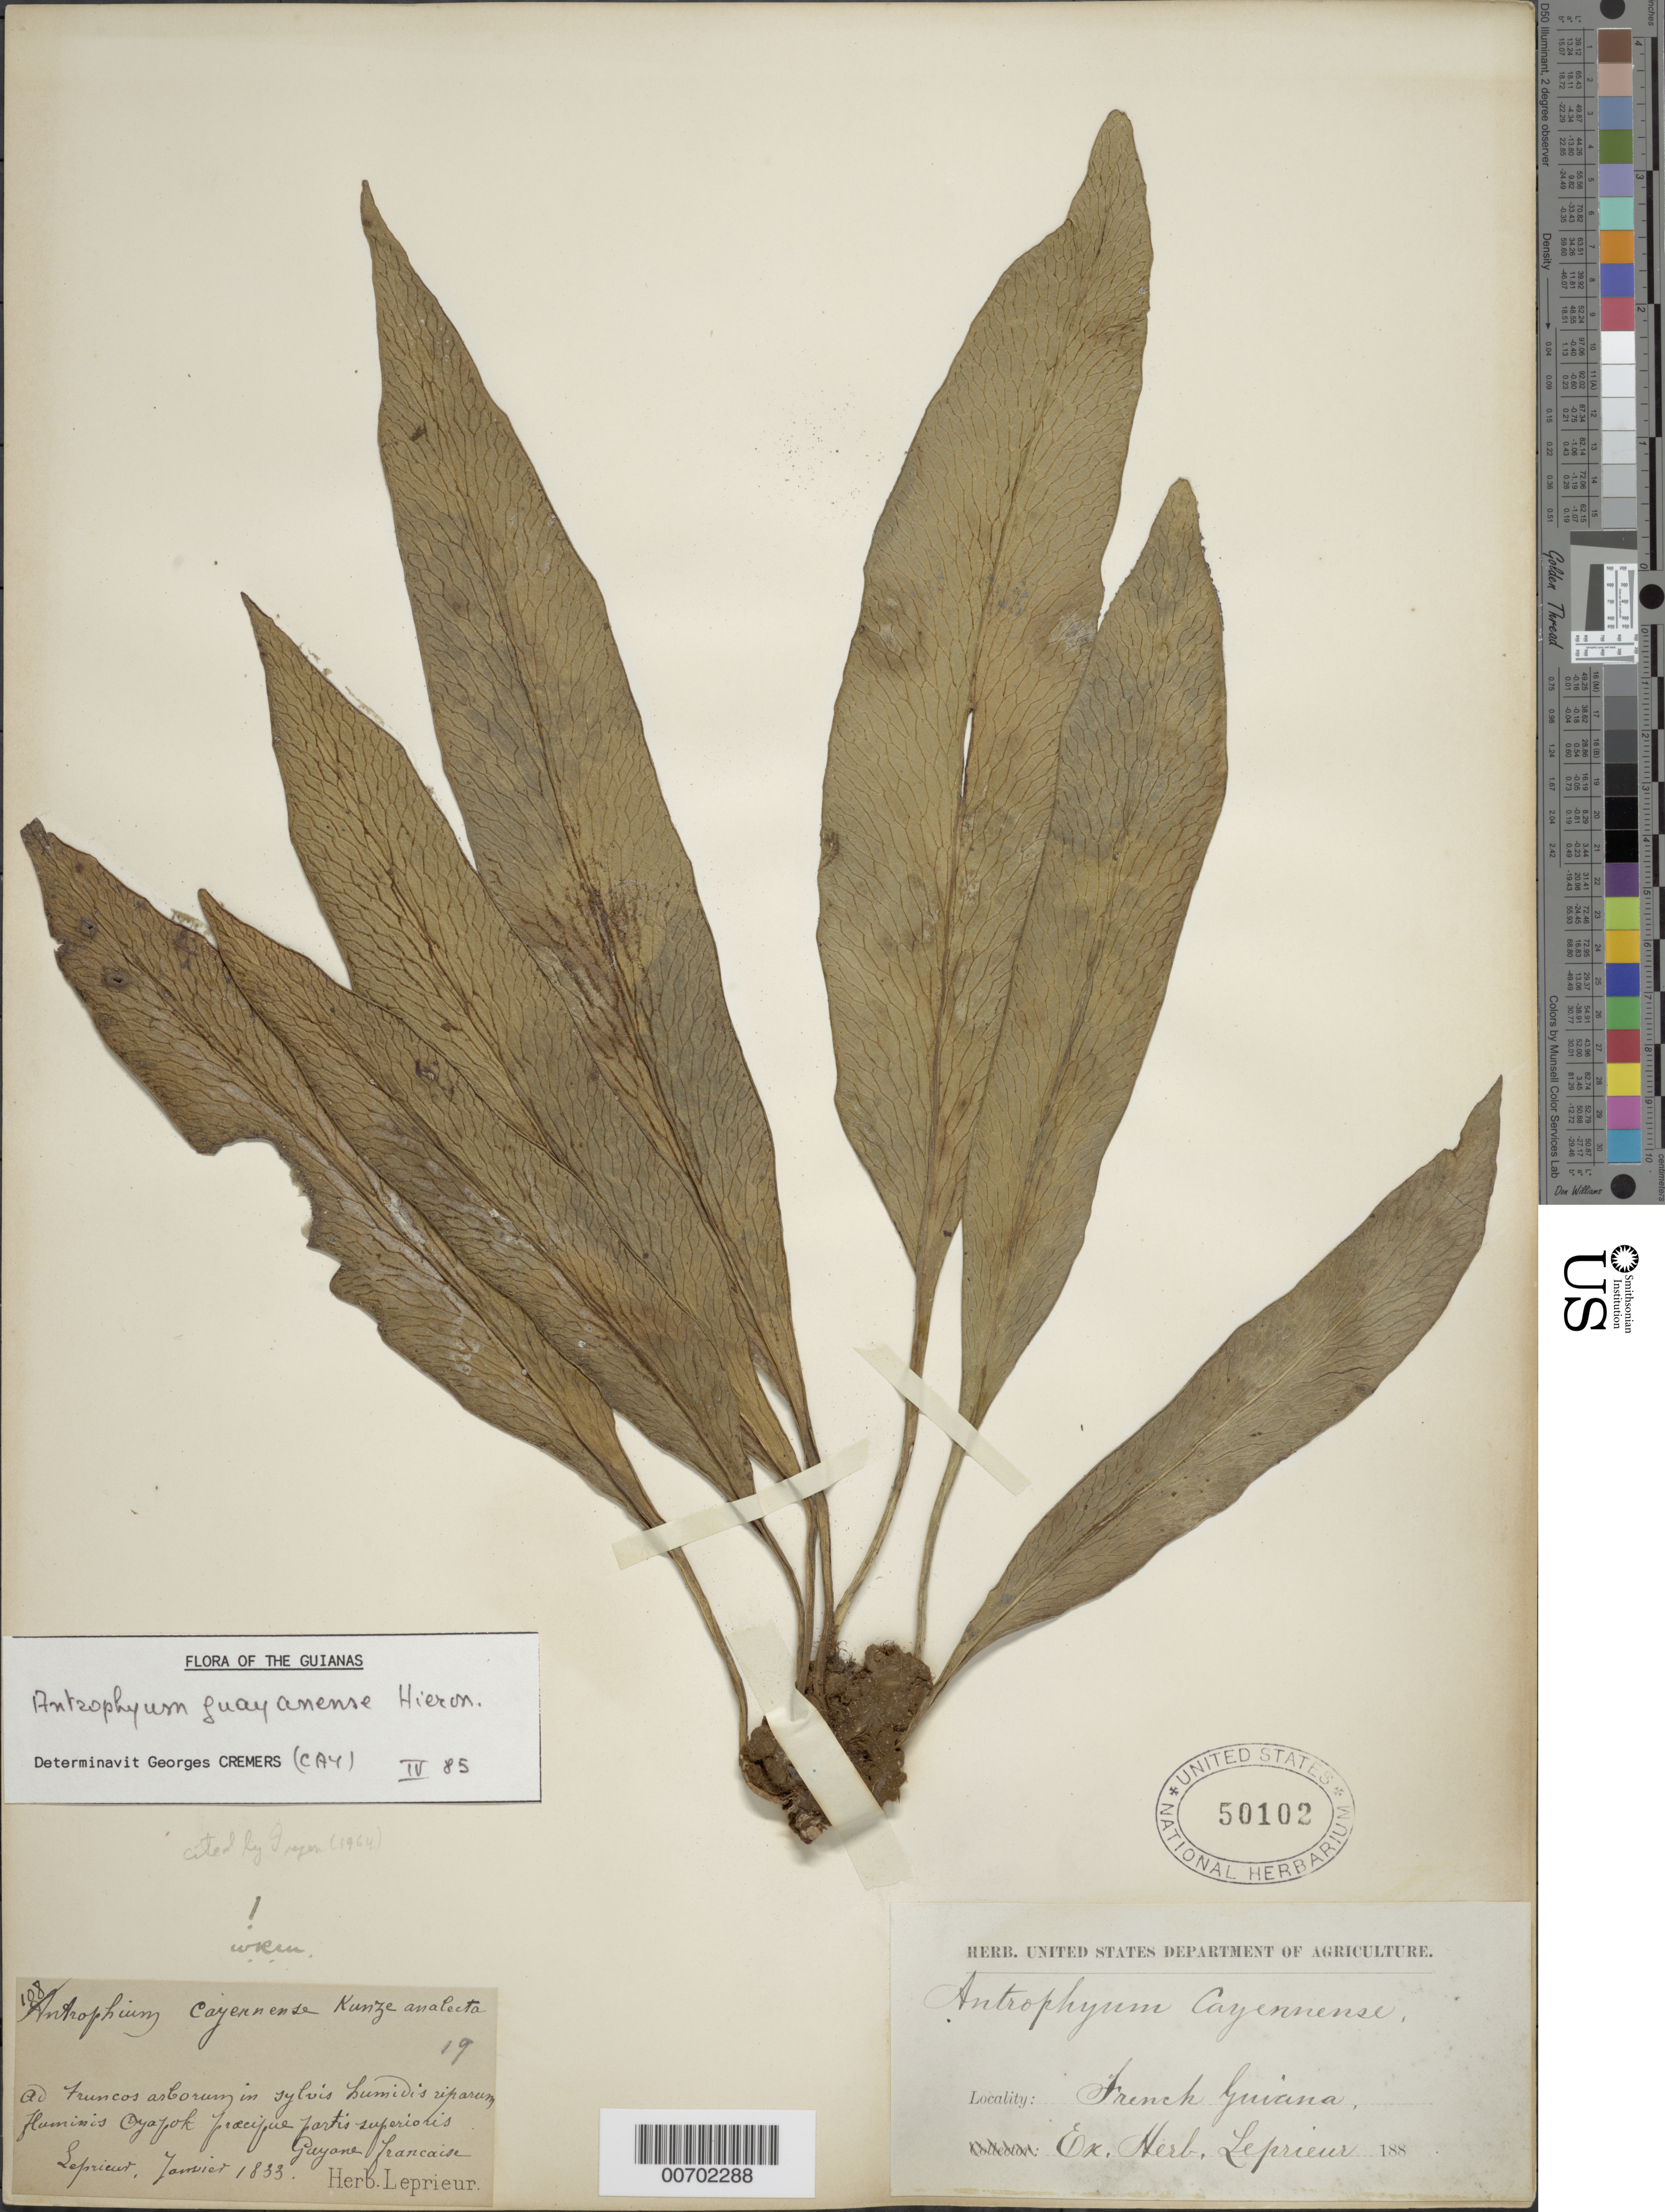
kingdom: Plantae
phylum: Tracheophyta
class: Polypodiopsida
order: Polypodiales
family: Pteridaceae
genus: Polytaenium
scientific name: Polytaenium guayanense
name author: (Hieron.) Alston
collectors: F. M. R. Leprieur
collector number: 108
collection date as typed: January 1833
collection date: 1833-01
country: French Guiana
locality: Oyapok R., upper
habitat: Humid riparian forest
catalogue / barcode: US 50102